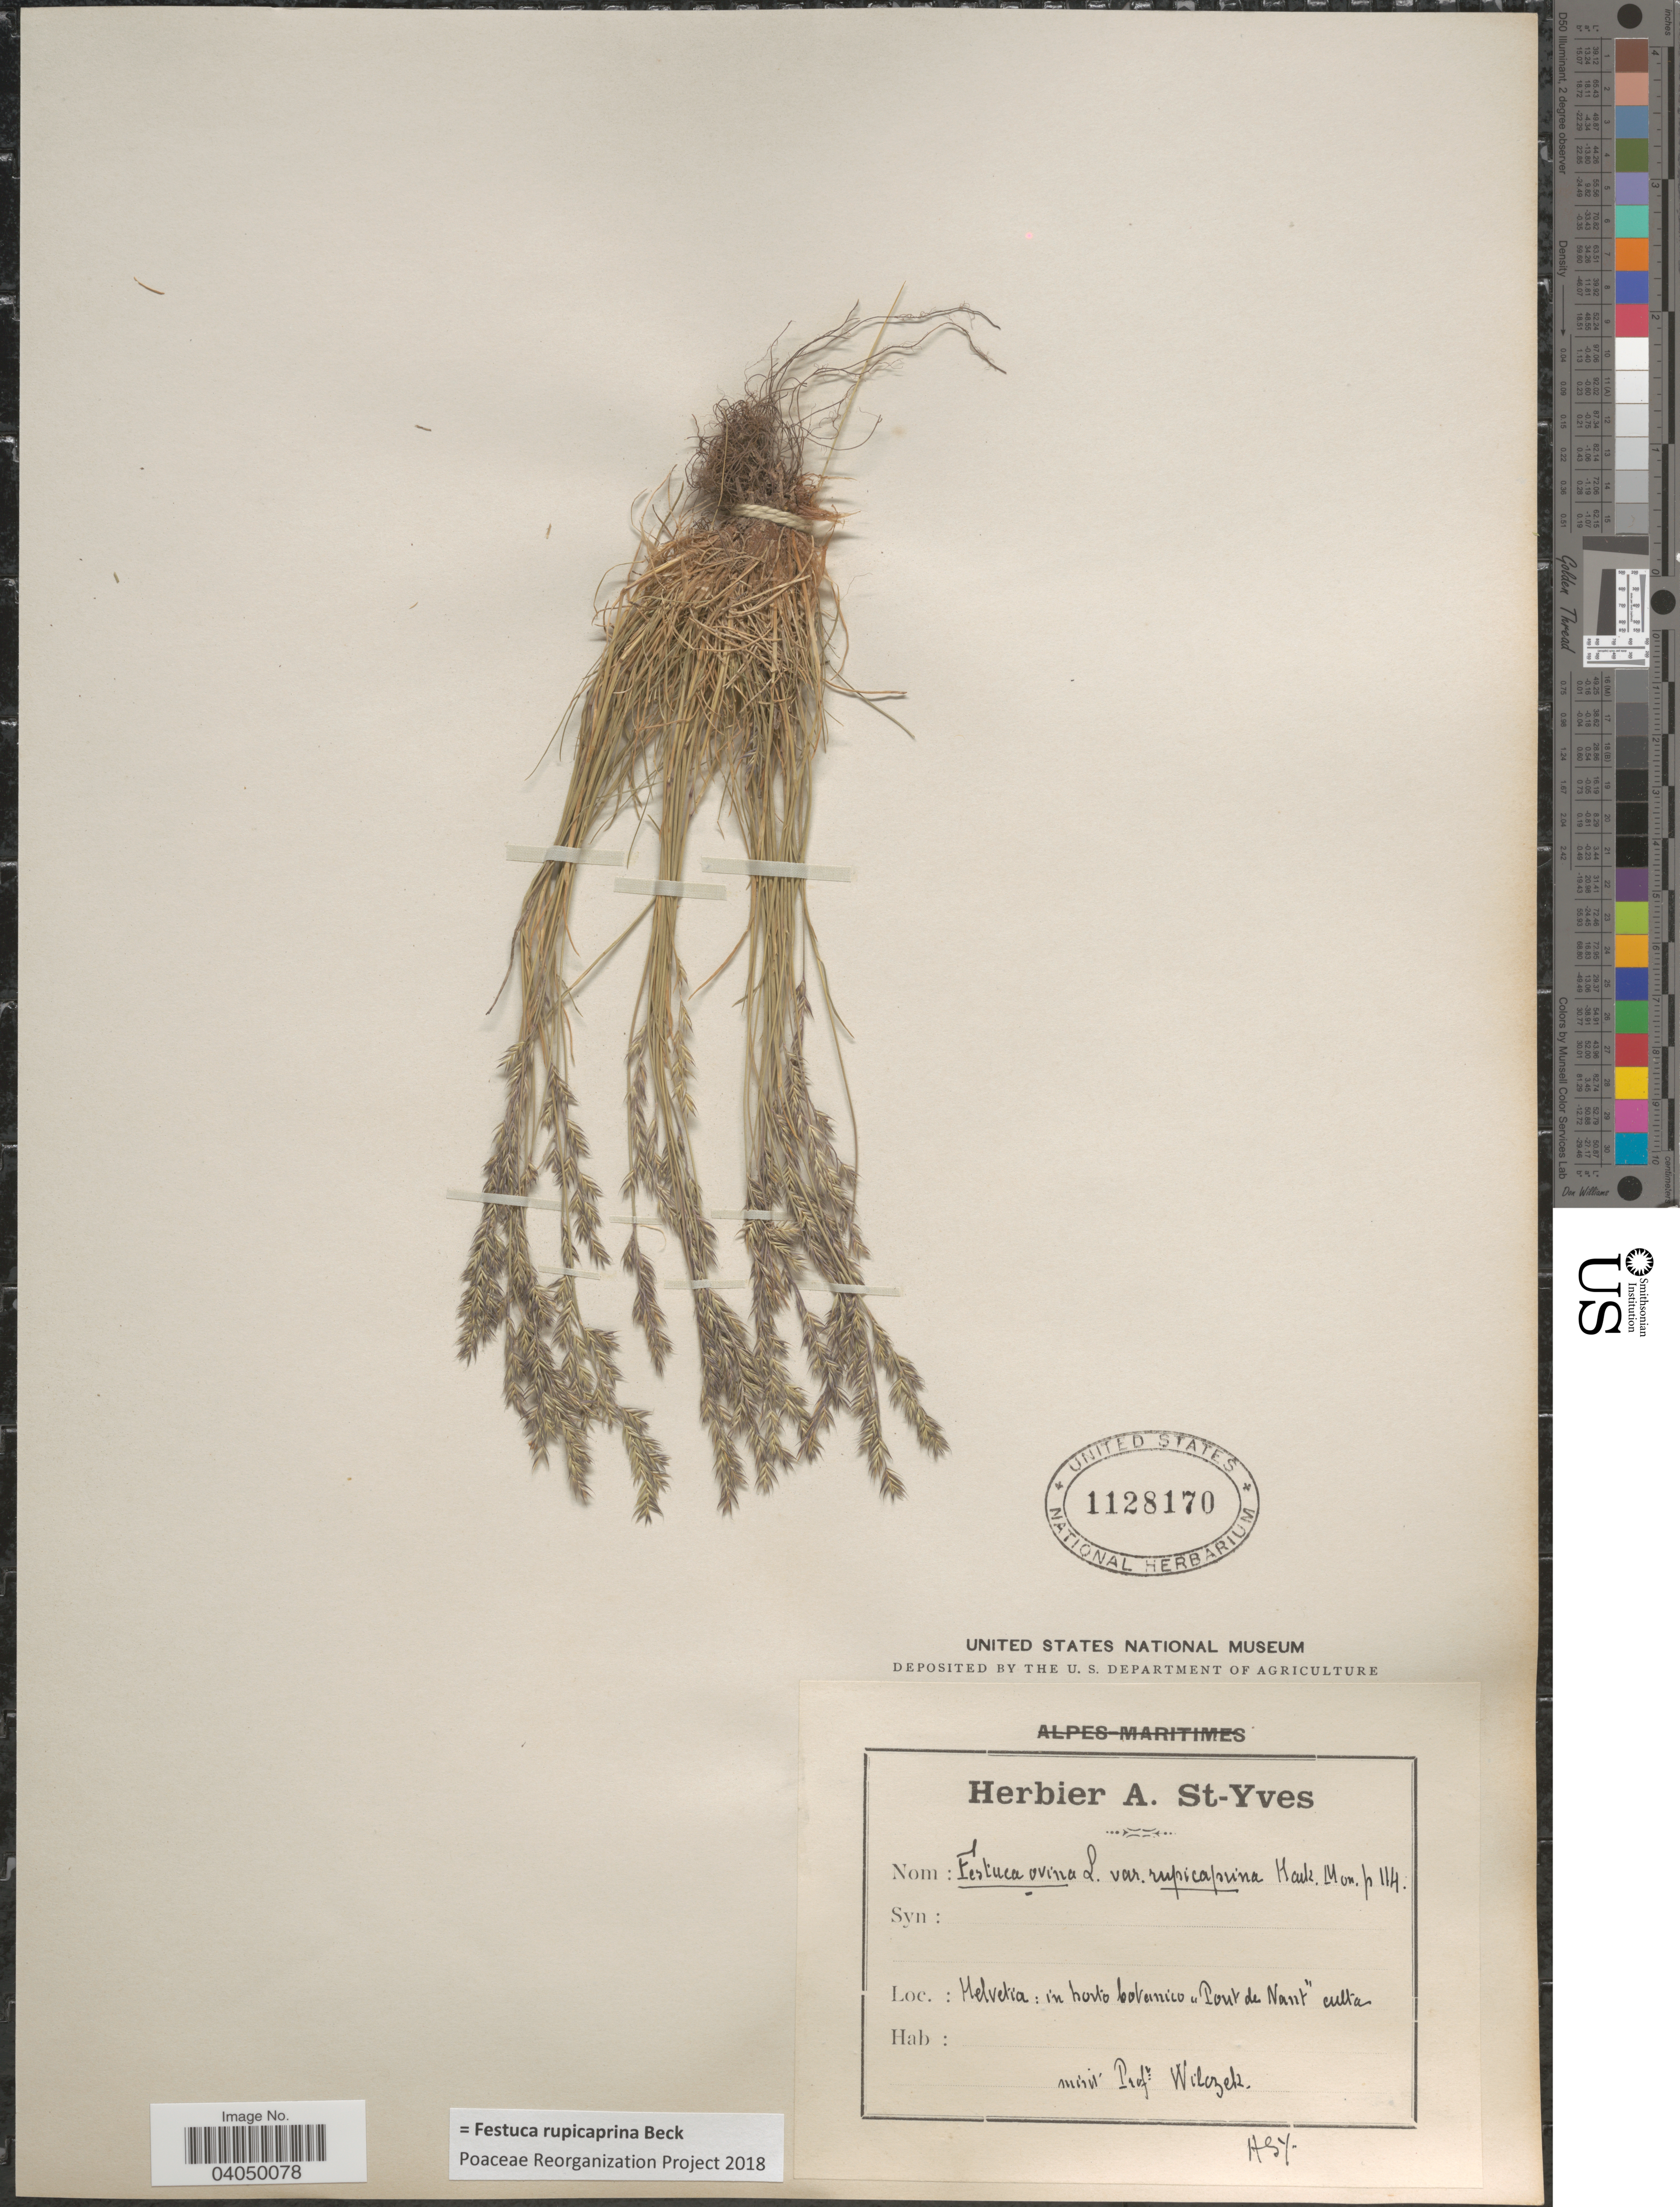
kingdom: Plantae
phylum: Tracheophyta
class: Liliopsida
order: Poales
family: Poaceae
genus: Festuca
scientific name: Festuca rupicaprina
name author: Beck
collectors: A. Saint-Yves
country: Switzerland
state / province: Vaud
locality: Helvetia: in horto botanico "Pont de Nant" culta.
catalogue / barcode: US 1128170